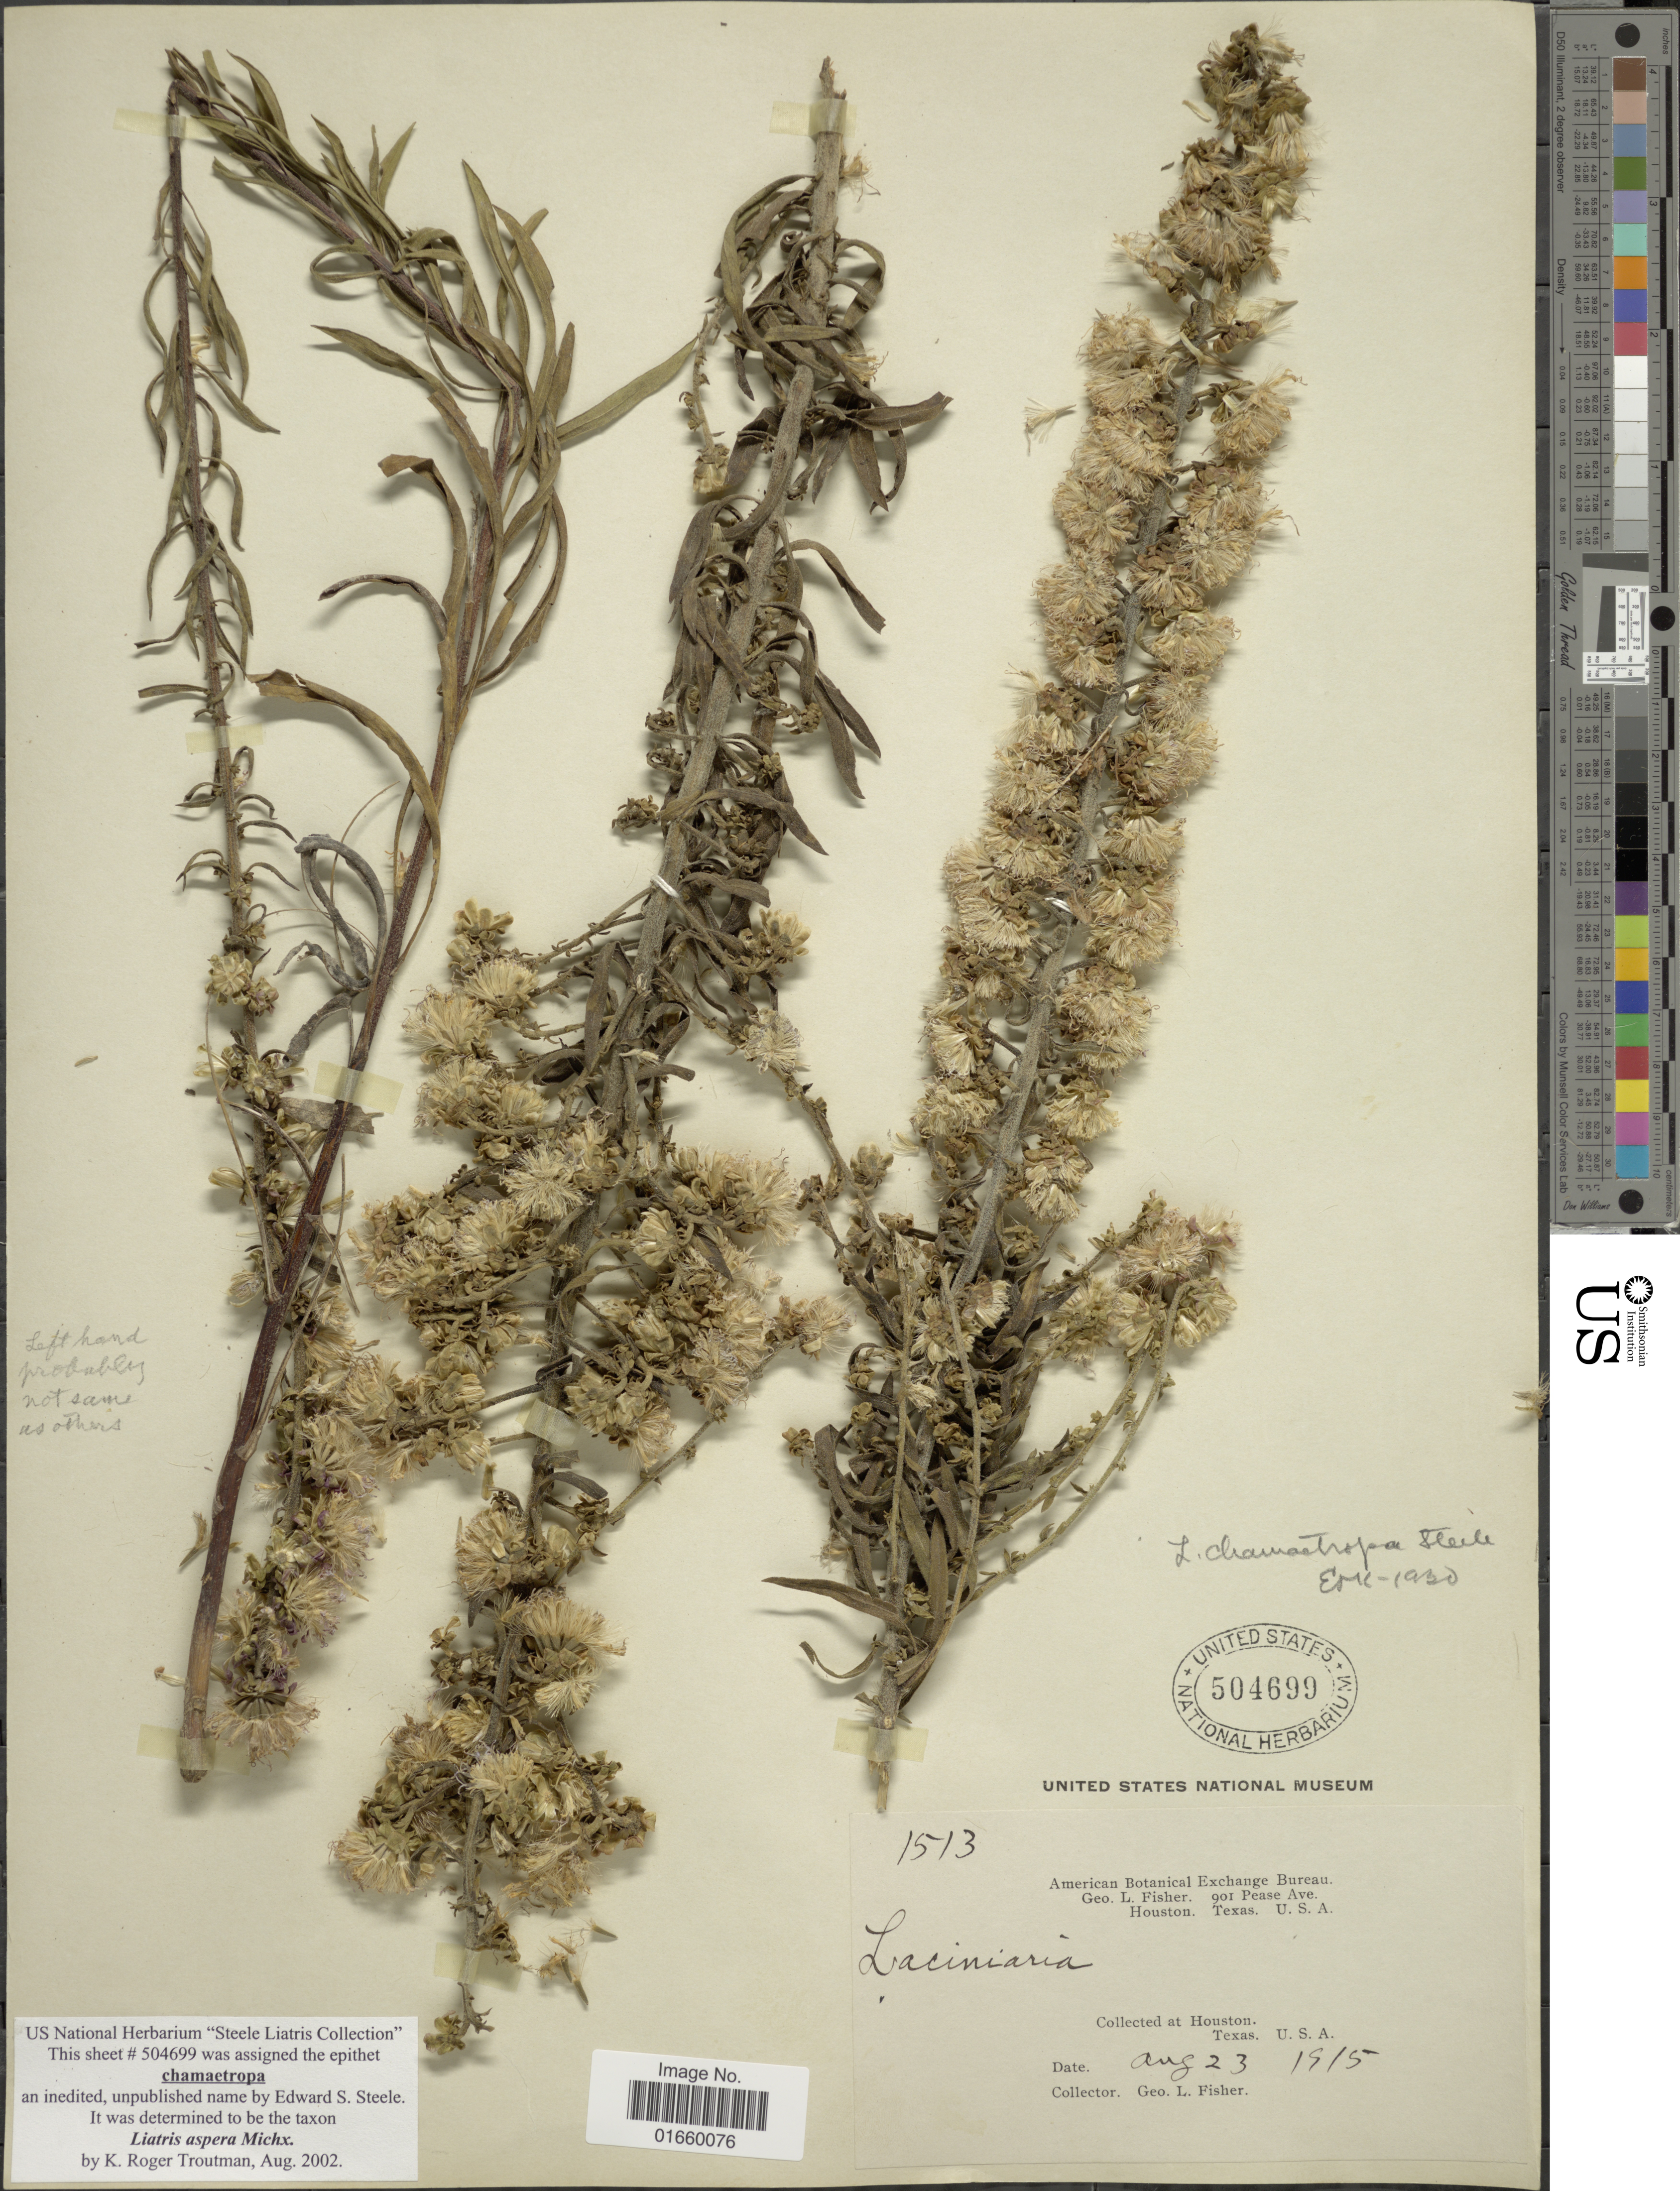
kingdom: Plantae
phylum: Tracheophyta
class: Magnoliopsida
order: Asterales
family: Asteraceae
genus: Liatris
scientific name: Liatris aspera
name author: Michx.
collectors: G. L. Fisher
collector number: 1513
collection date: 1915-08-26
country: United States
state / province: Texas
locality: Houston, Texas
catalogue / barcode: US 504699